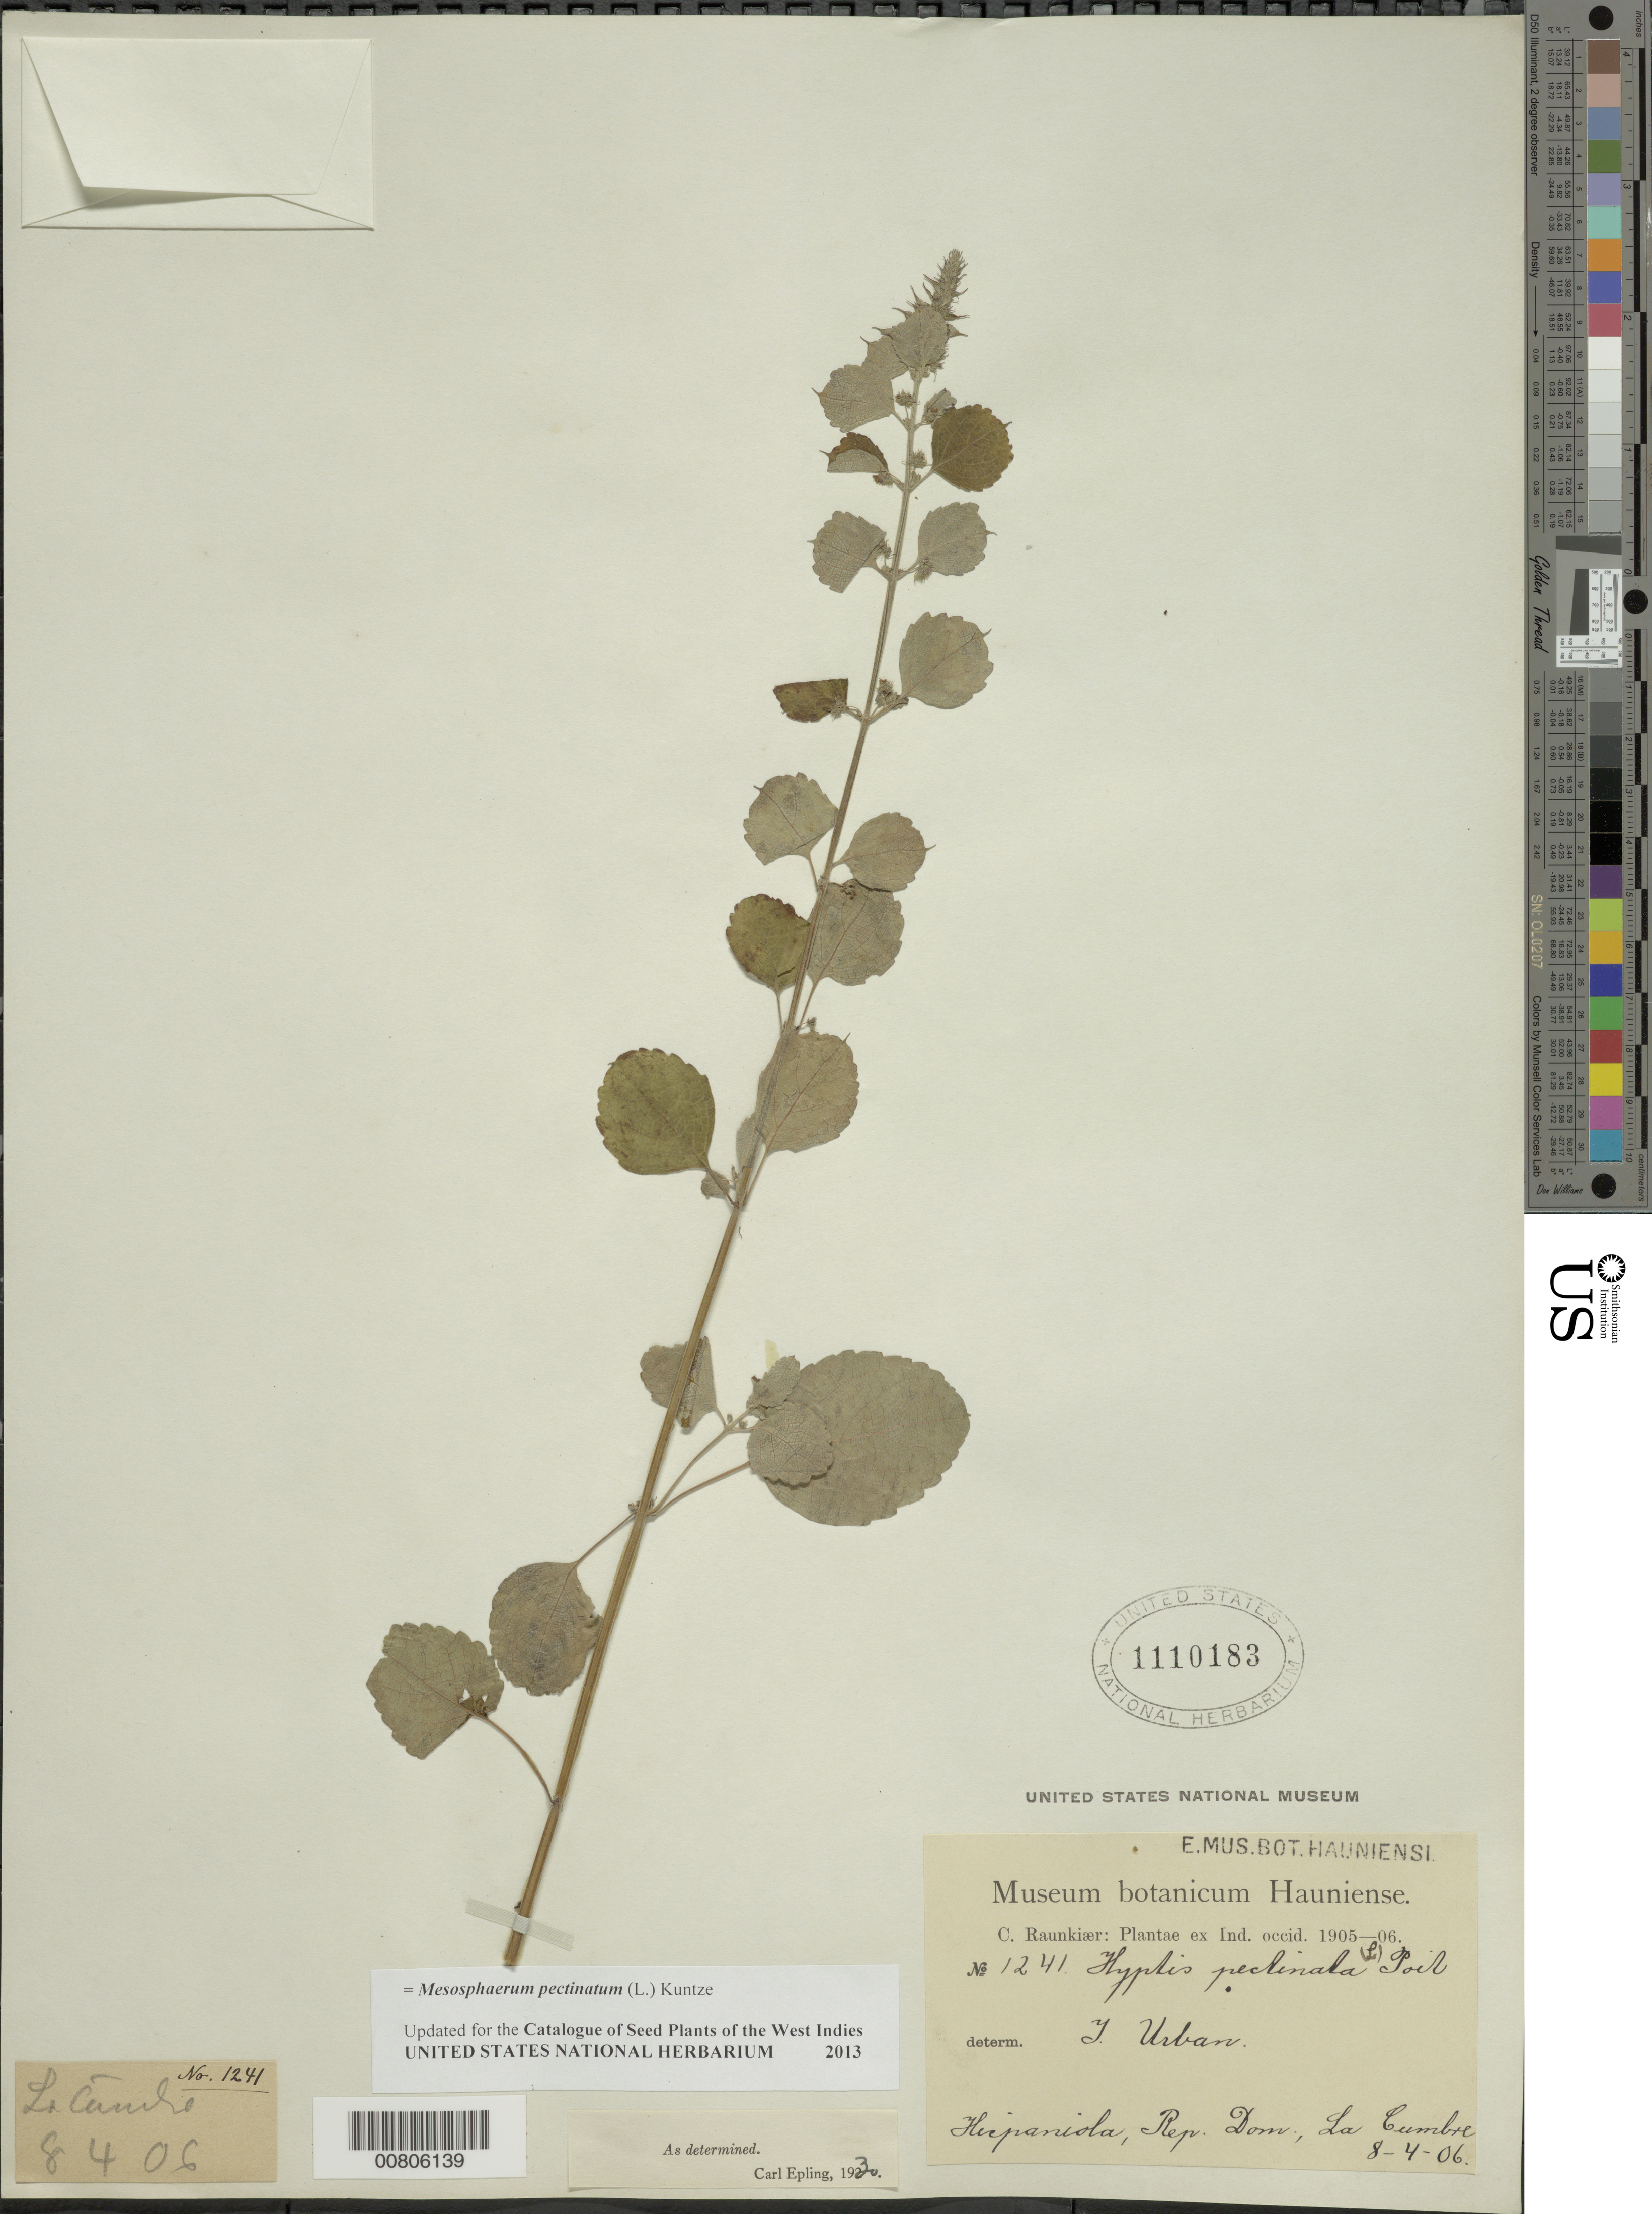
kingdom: Plantae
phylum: Tracheophyta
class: Magnoliopsida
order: Lamiales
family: Lamiaceae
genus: Mesosphaerum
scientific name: Mesosphaerum pectinatum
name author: (L.) Kuntze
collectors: C. C. Raunkiaer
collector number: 1241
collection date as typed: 08 Apr 1906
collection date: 1906-04-08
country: Dominican Republic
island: Hispaniola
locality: La Cumbre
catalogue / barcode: US 1110183